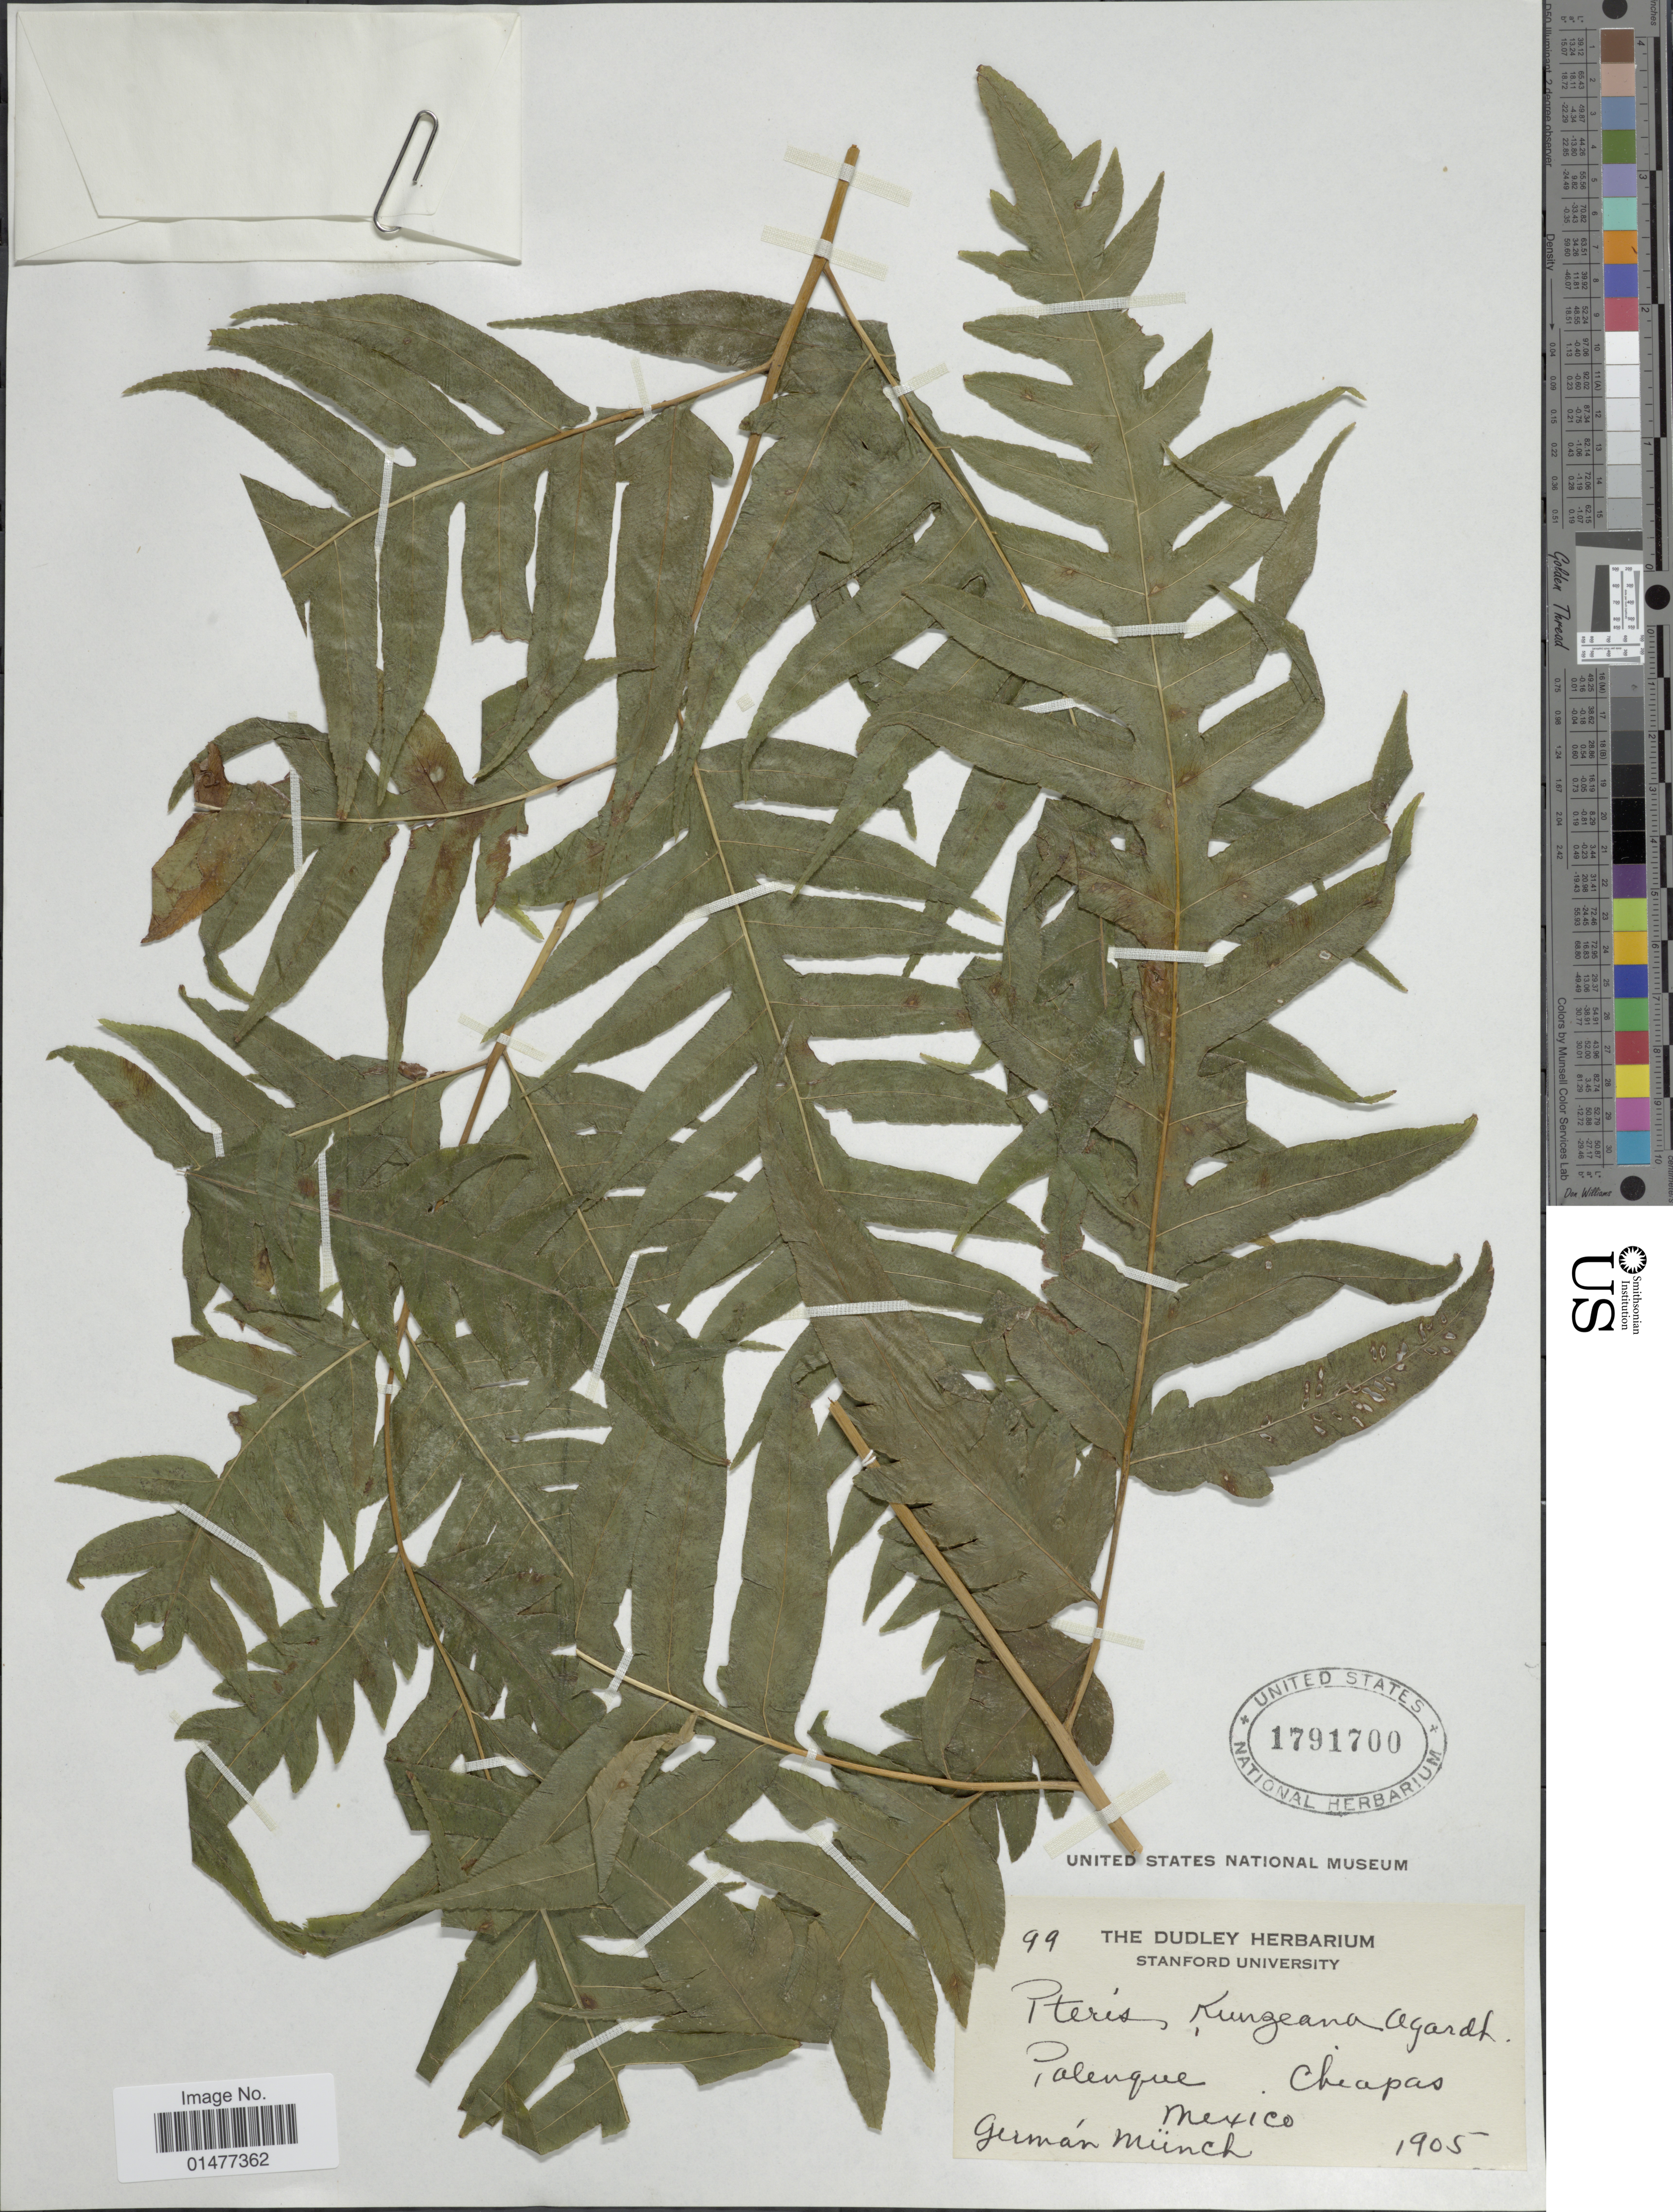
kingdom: Plantae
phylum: Tracheophyta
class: Polypodiopsida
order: Polypodiales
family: Pteridaceae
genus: Pteris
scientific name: Pteris altissima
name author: Poir.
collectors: G. Munch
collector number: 99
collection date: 1905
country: Mexico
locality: Palenque, Cheapas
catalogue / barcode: US 1791700